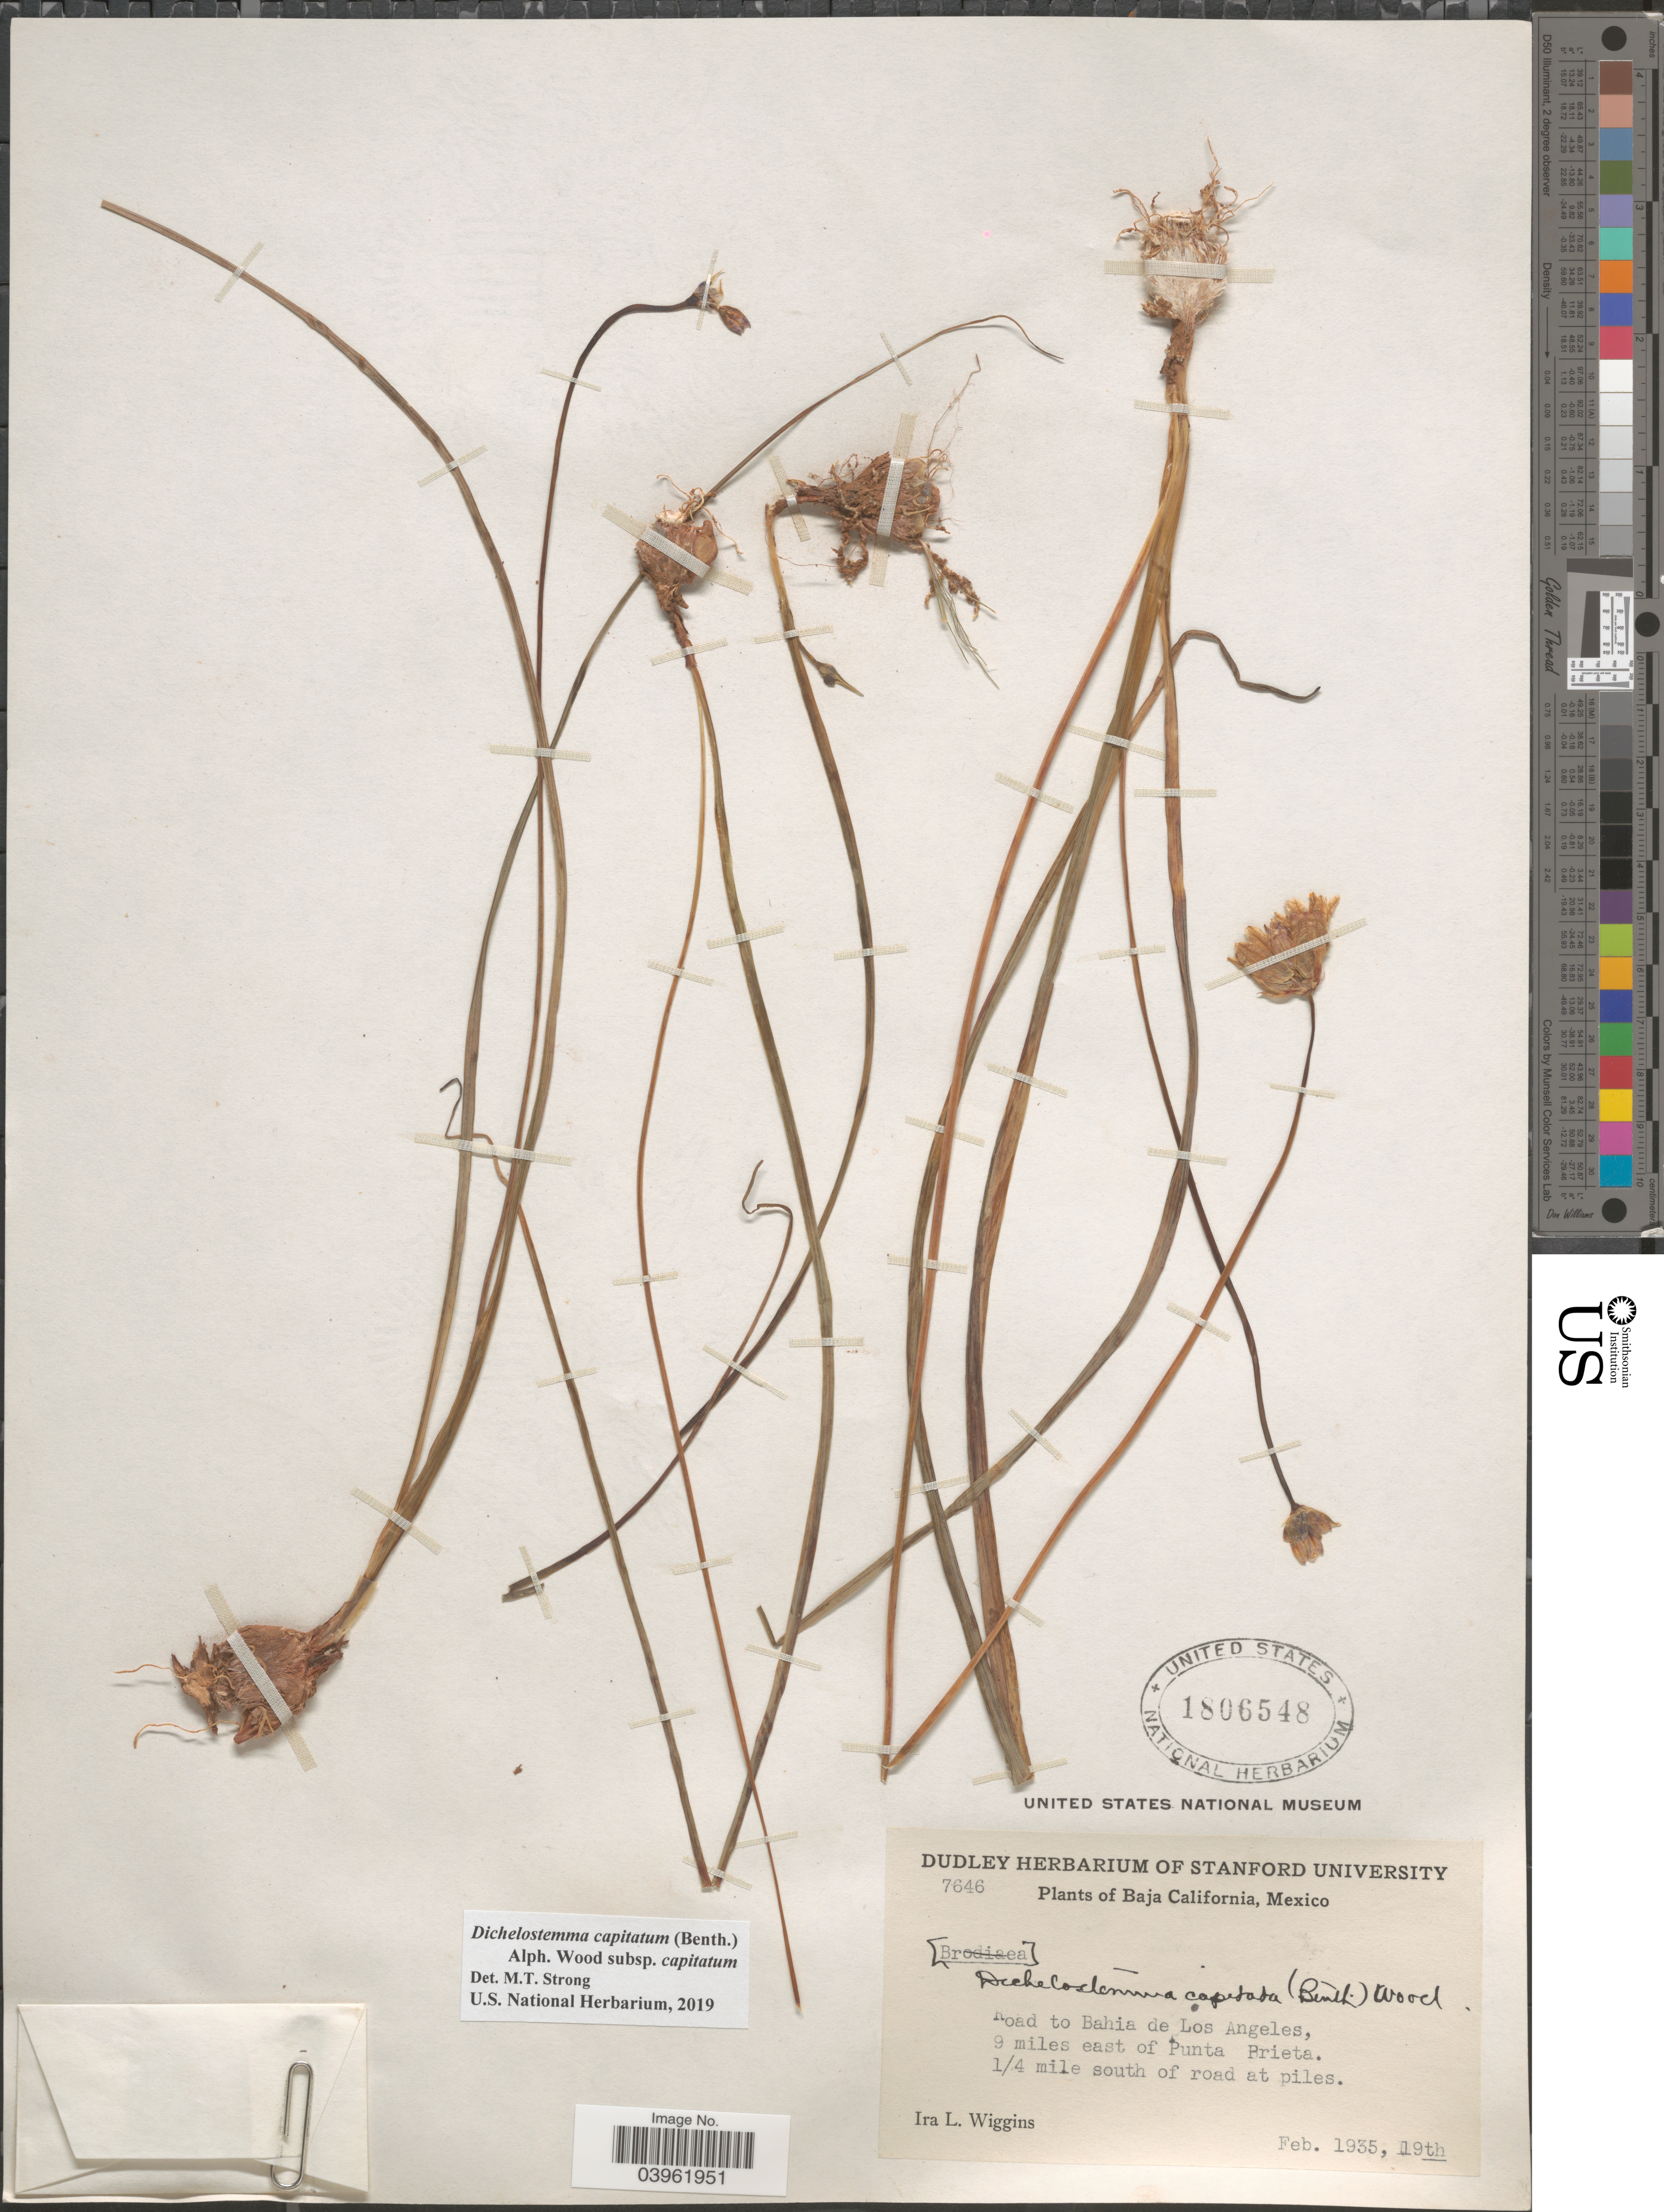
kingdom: Plantae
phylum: Tracheophyta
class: Liliopsida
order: Asparagales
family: Asparagaceae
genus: Dichelostemma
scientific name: Dichelostemma capitatum subsp. capitatum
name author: (Benth.) Alph. Wood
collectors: I. L. Wiggins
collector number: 7646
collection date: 1935-02-19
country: Mexico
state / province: Baja California Norte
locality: Road to Bahia de Los Angeles, 9 miles east of Punta Prieta. 1/4 mile south of road at piles.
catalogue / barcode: US 1806548